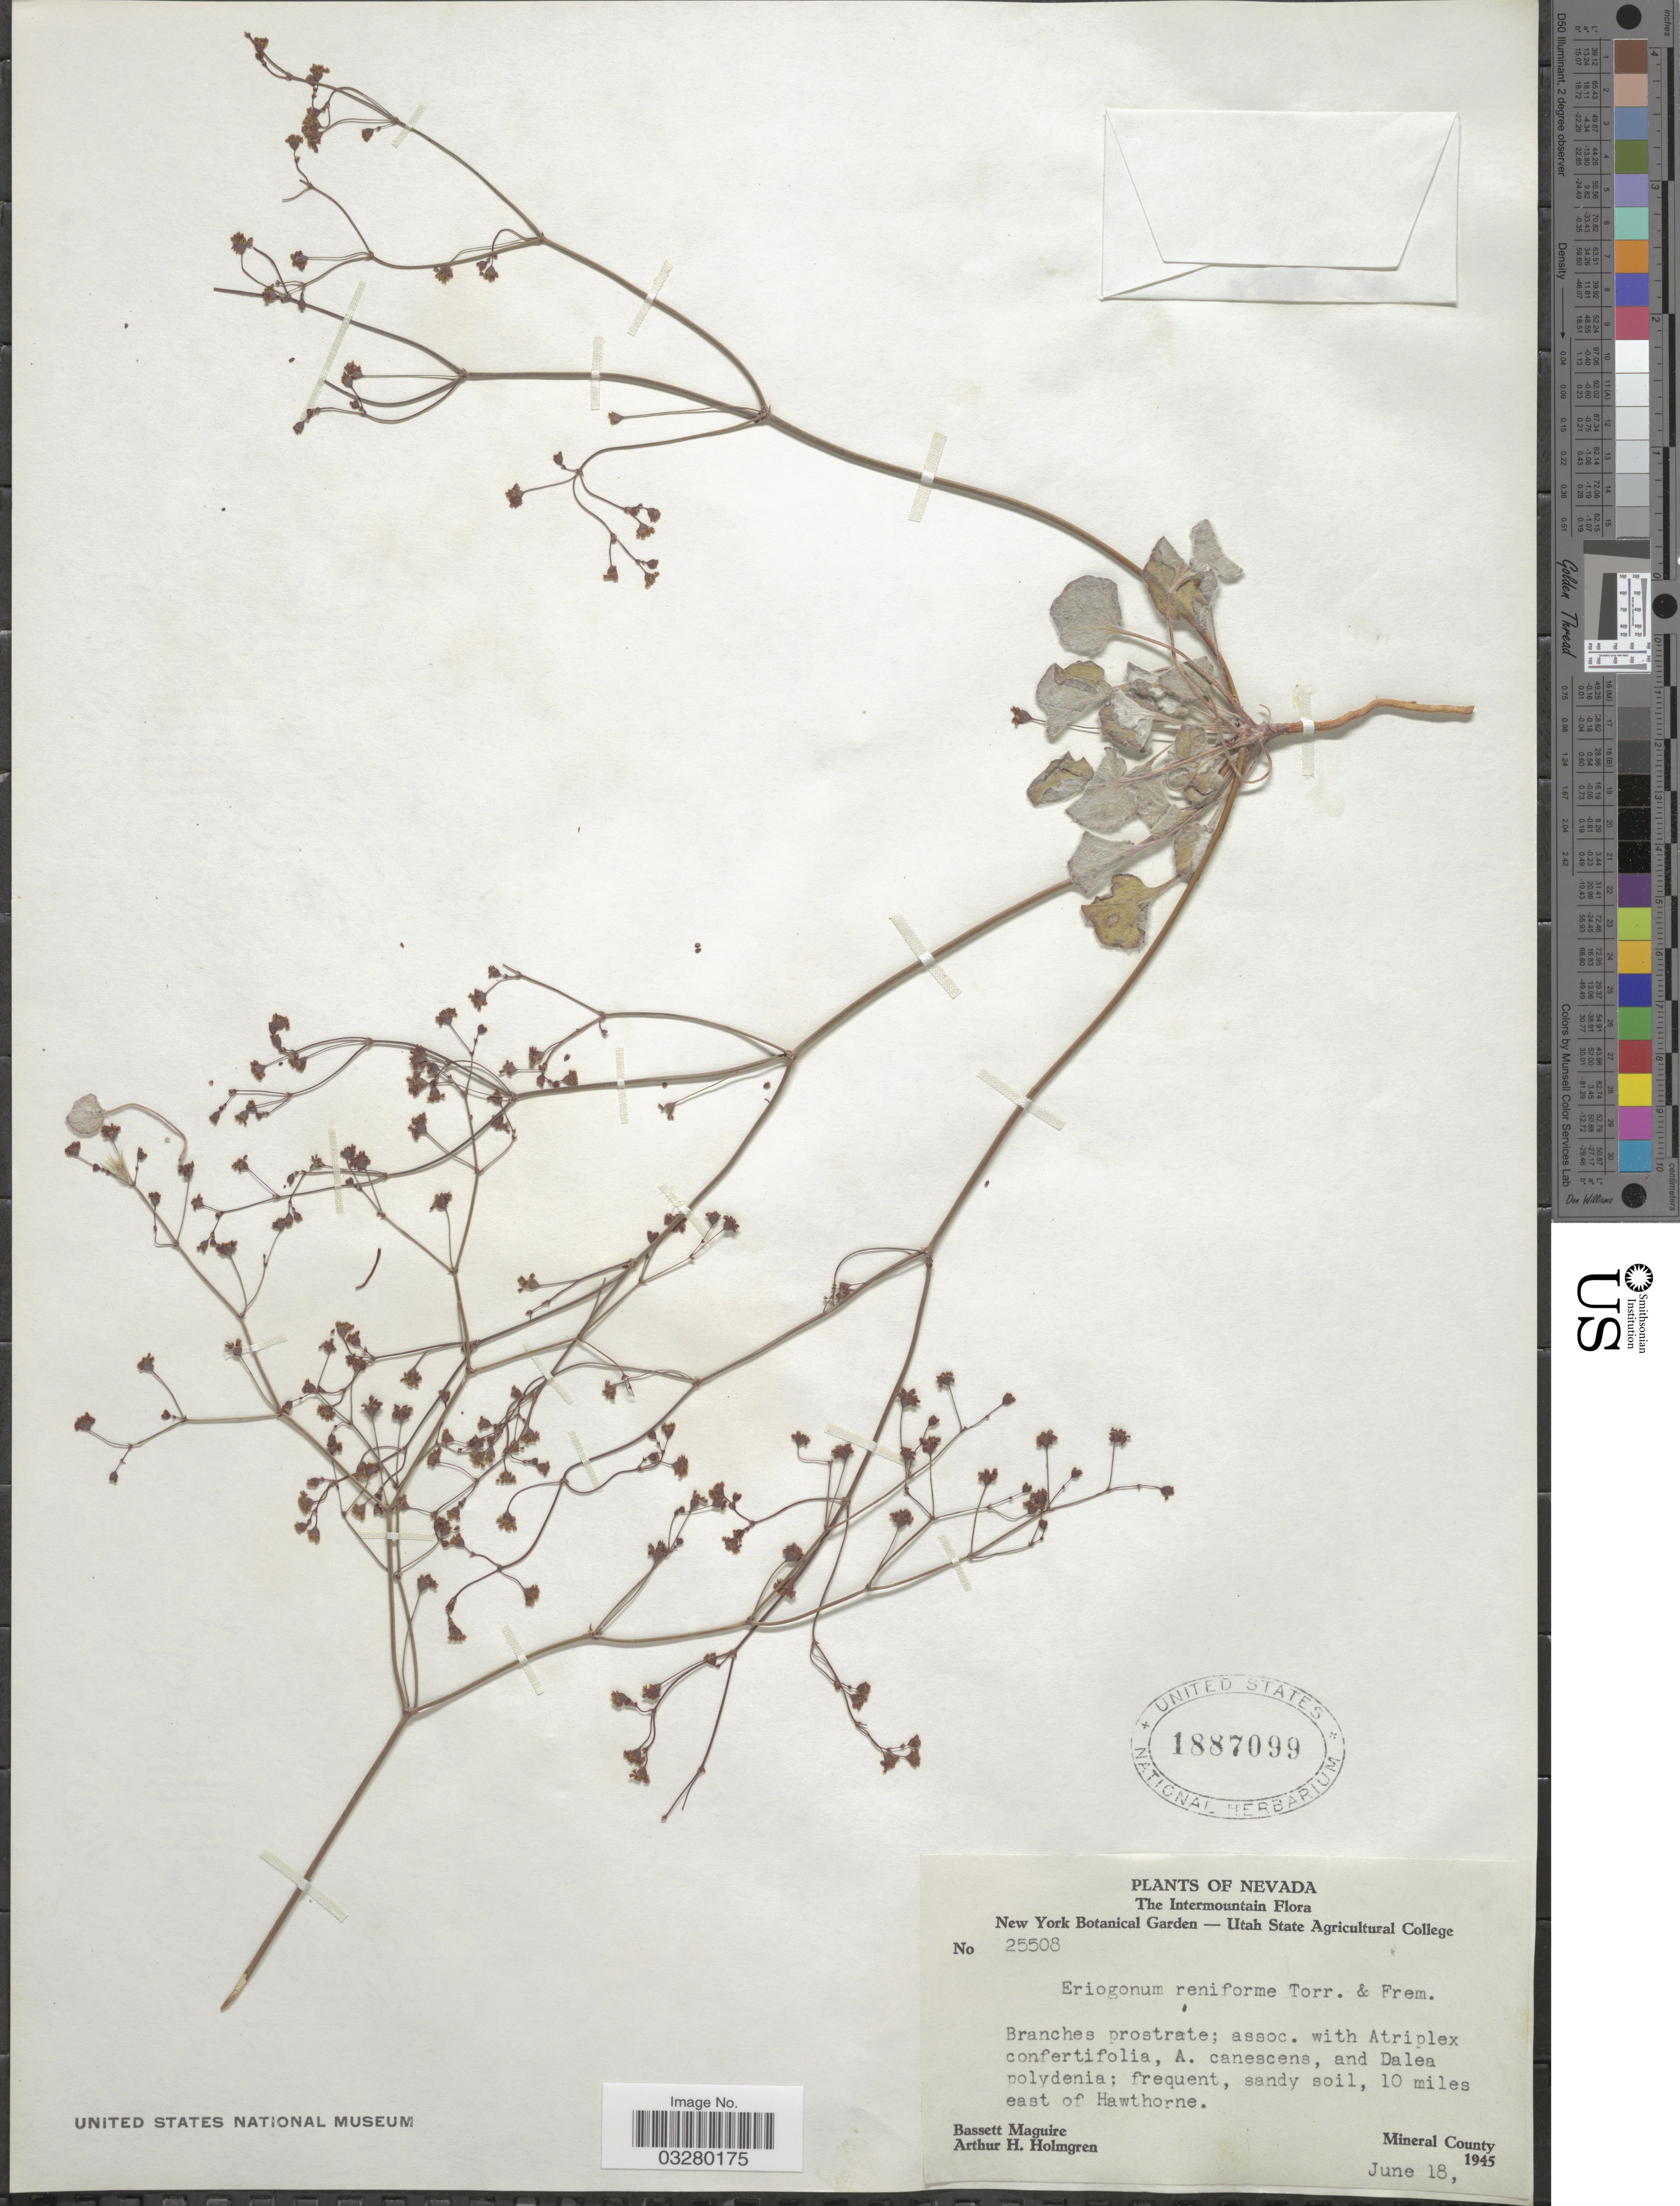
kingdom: Plantae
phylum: Tracheophyta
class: Magnoliopsida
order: Caryophyllales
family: Polygonaceae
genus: Eriogonum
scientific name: Eriogonum reniforme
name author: Torr. & Frém.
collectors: B. Maguire & A. H. Holmgren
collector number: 25508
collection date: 1945-06-18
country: United States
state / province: Nevada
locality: Intermountain. 10 miles east of Hawthorne. Mineral County.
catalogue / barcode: US 1887099